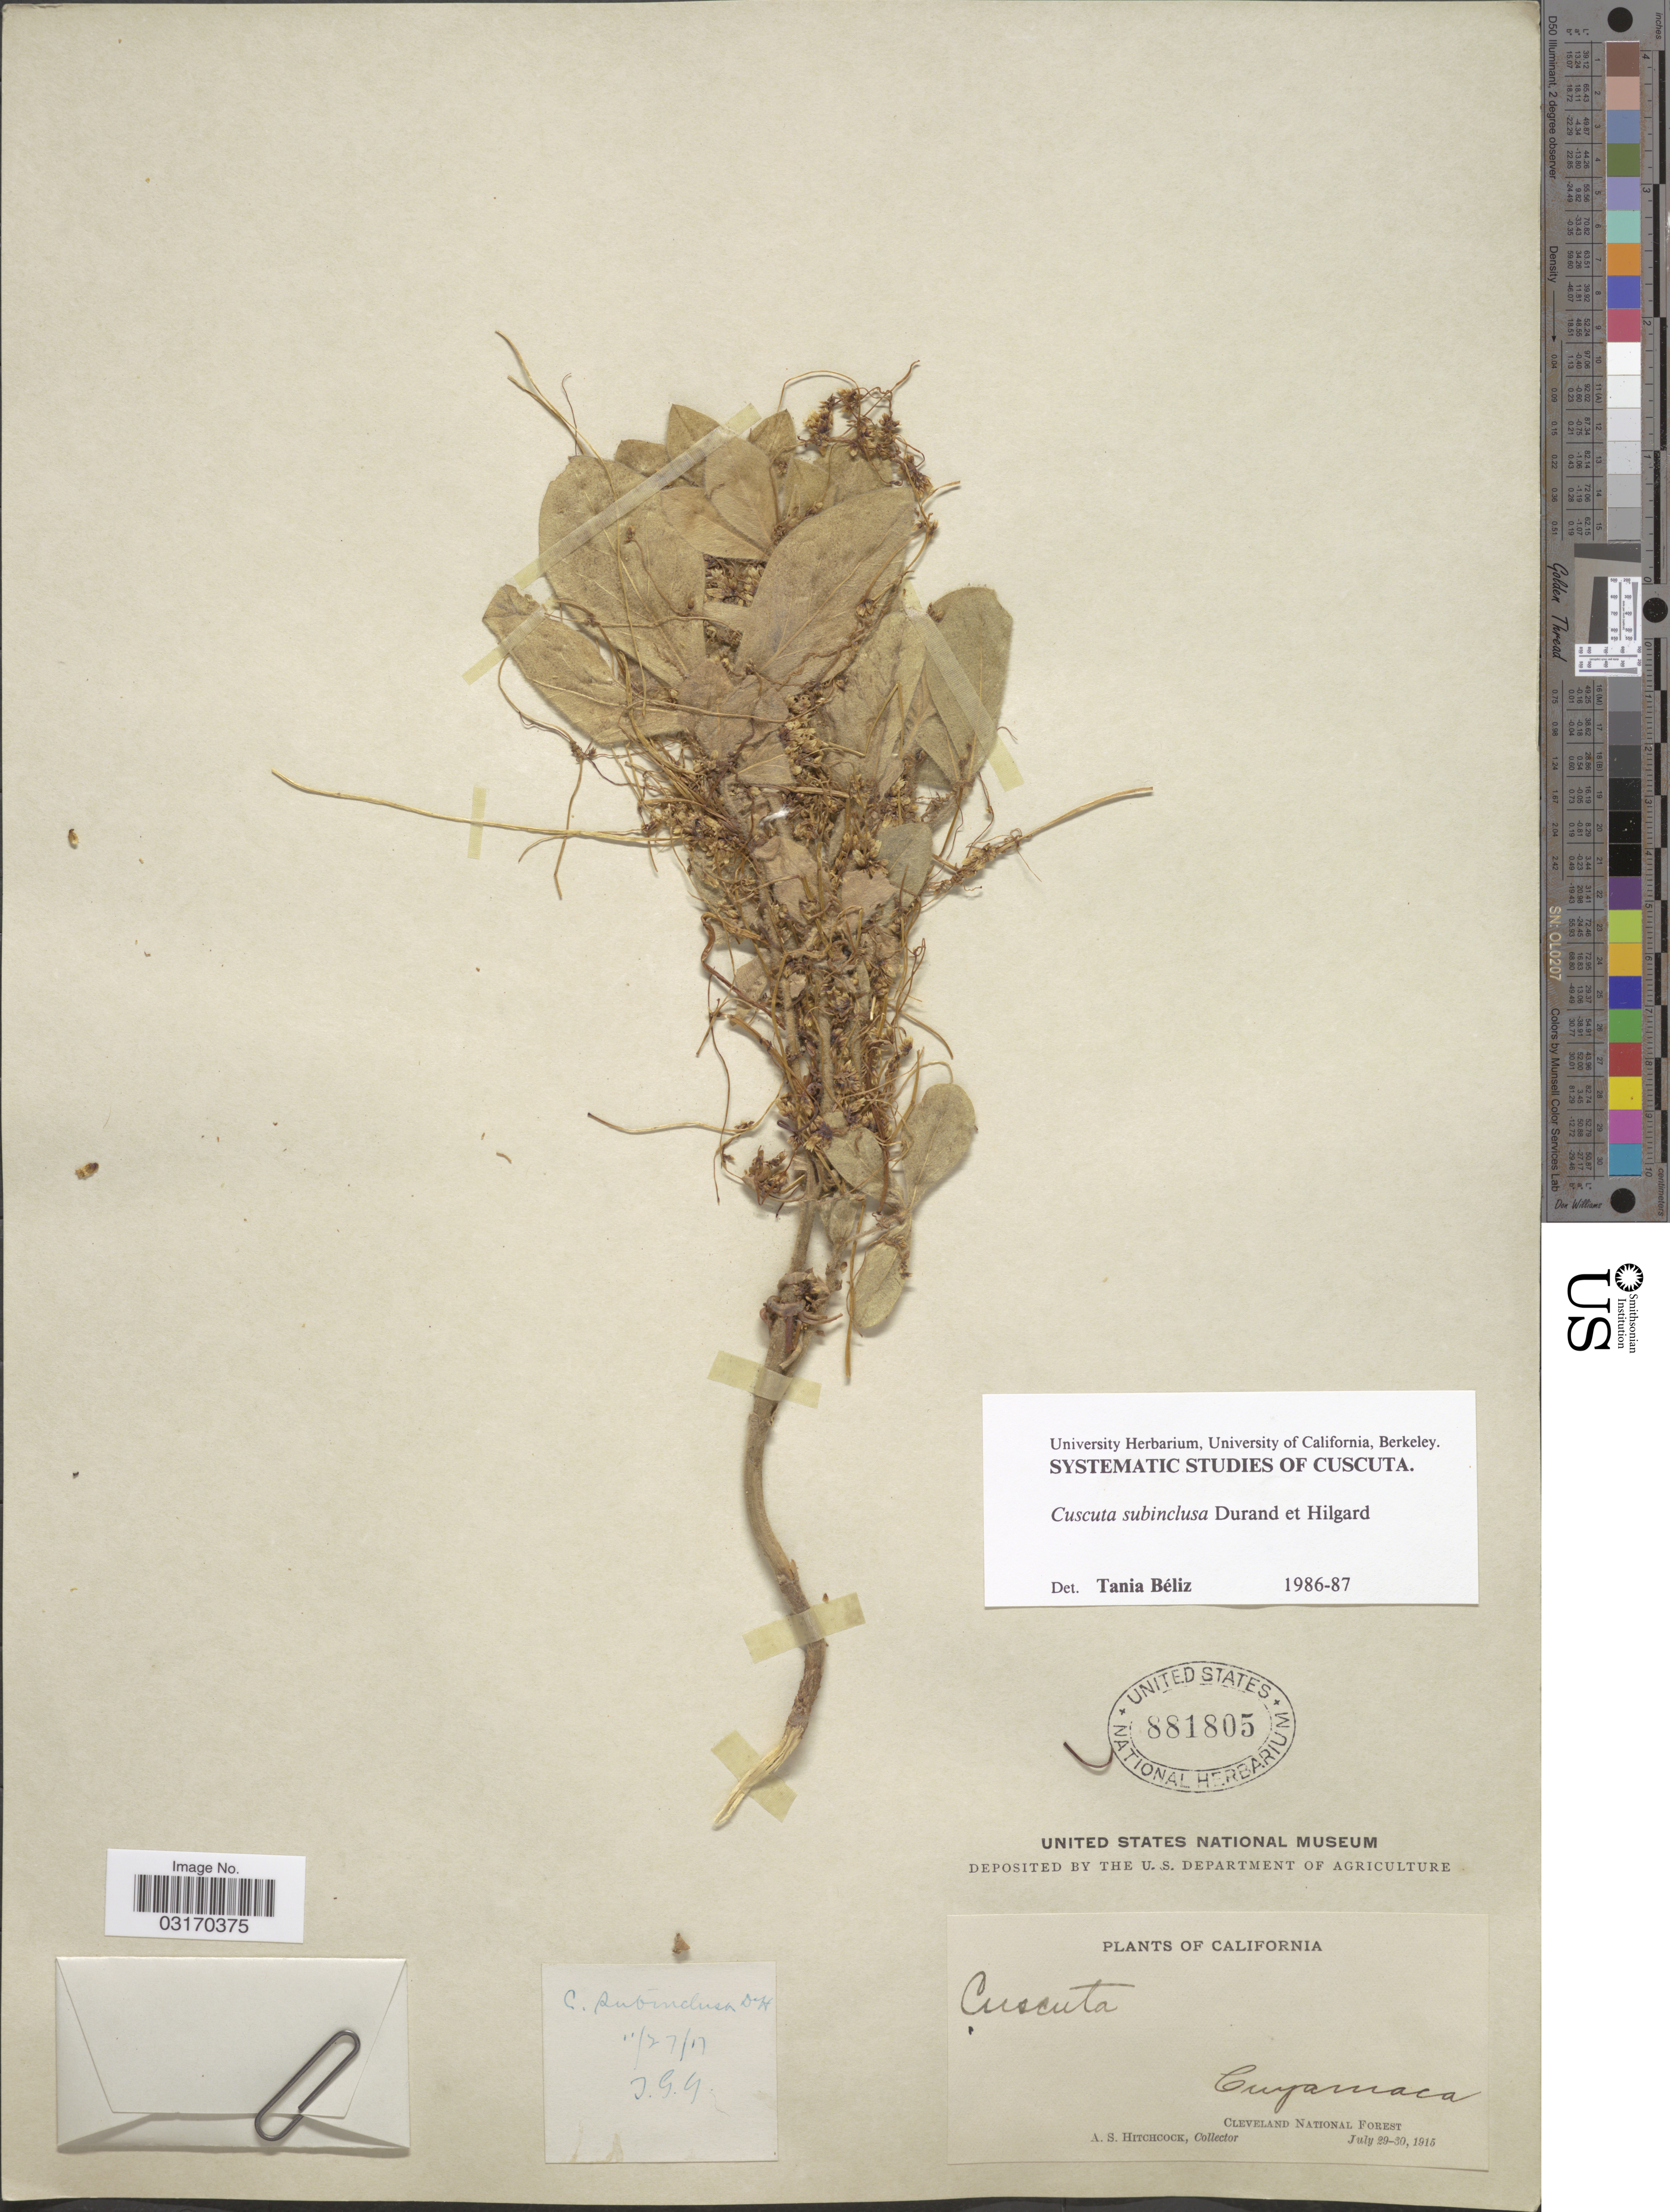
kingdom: Plantae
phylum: Tracheophyta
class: Magnoliopsida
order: Solanales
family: Convolvulaceae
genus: Cuscuta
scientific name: Cuscuta subinclusa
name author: Durand & Hilg.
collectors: A. S. Hitchcock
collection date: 1915-07-29/1915-07-30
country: United States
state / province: California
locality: Cuyamaca, Cleveland National Forest.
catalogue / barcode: US 881805